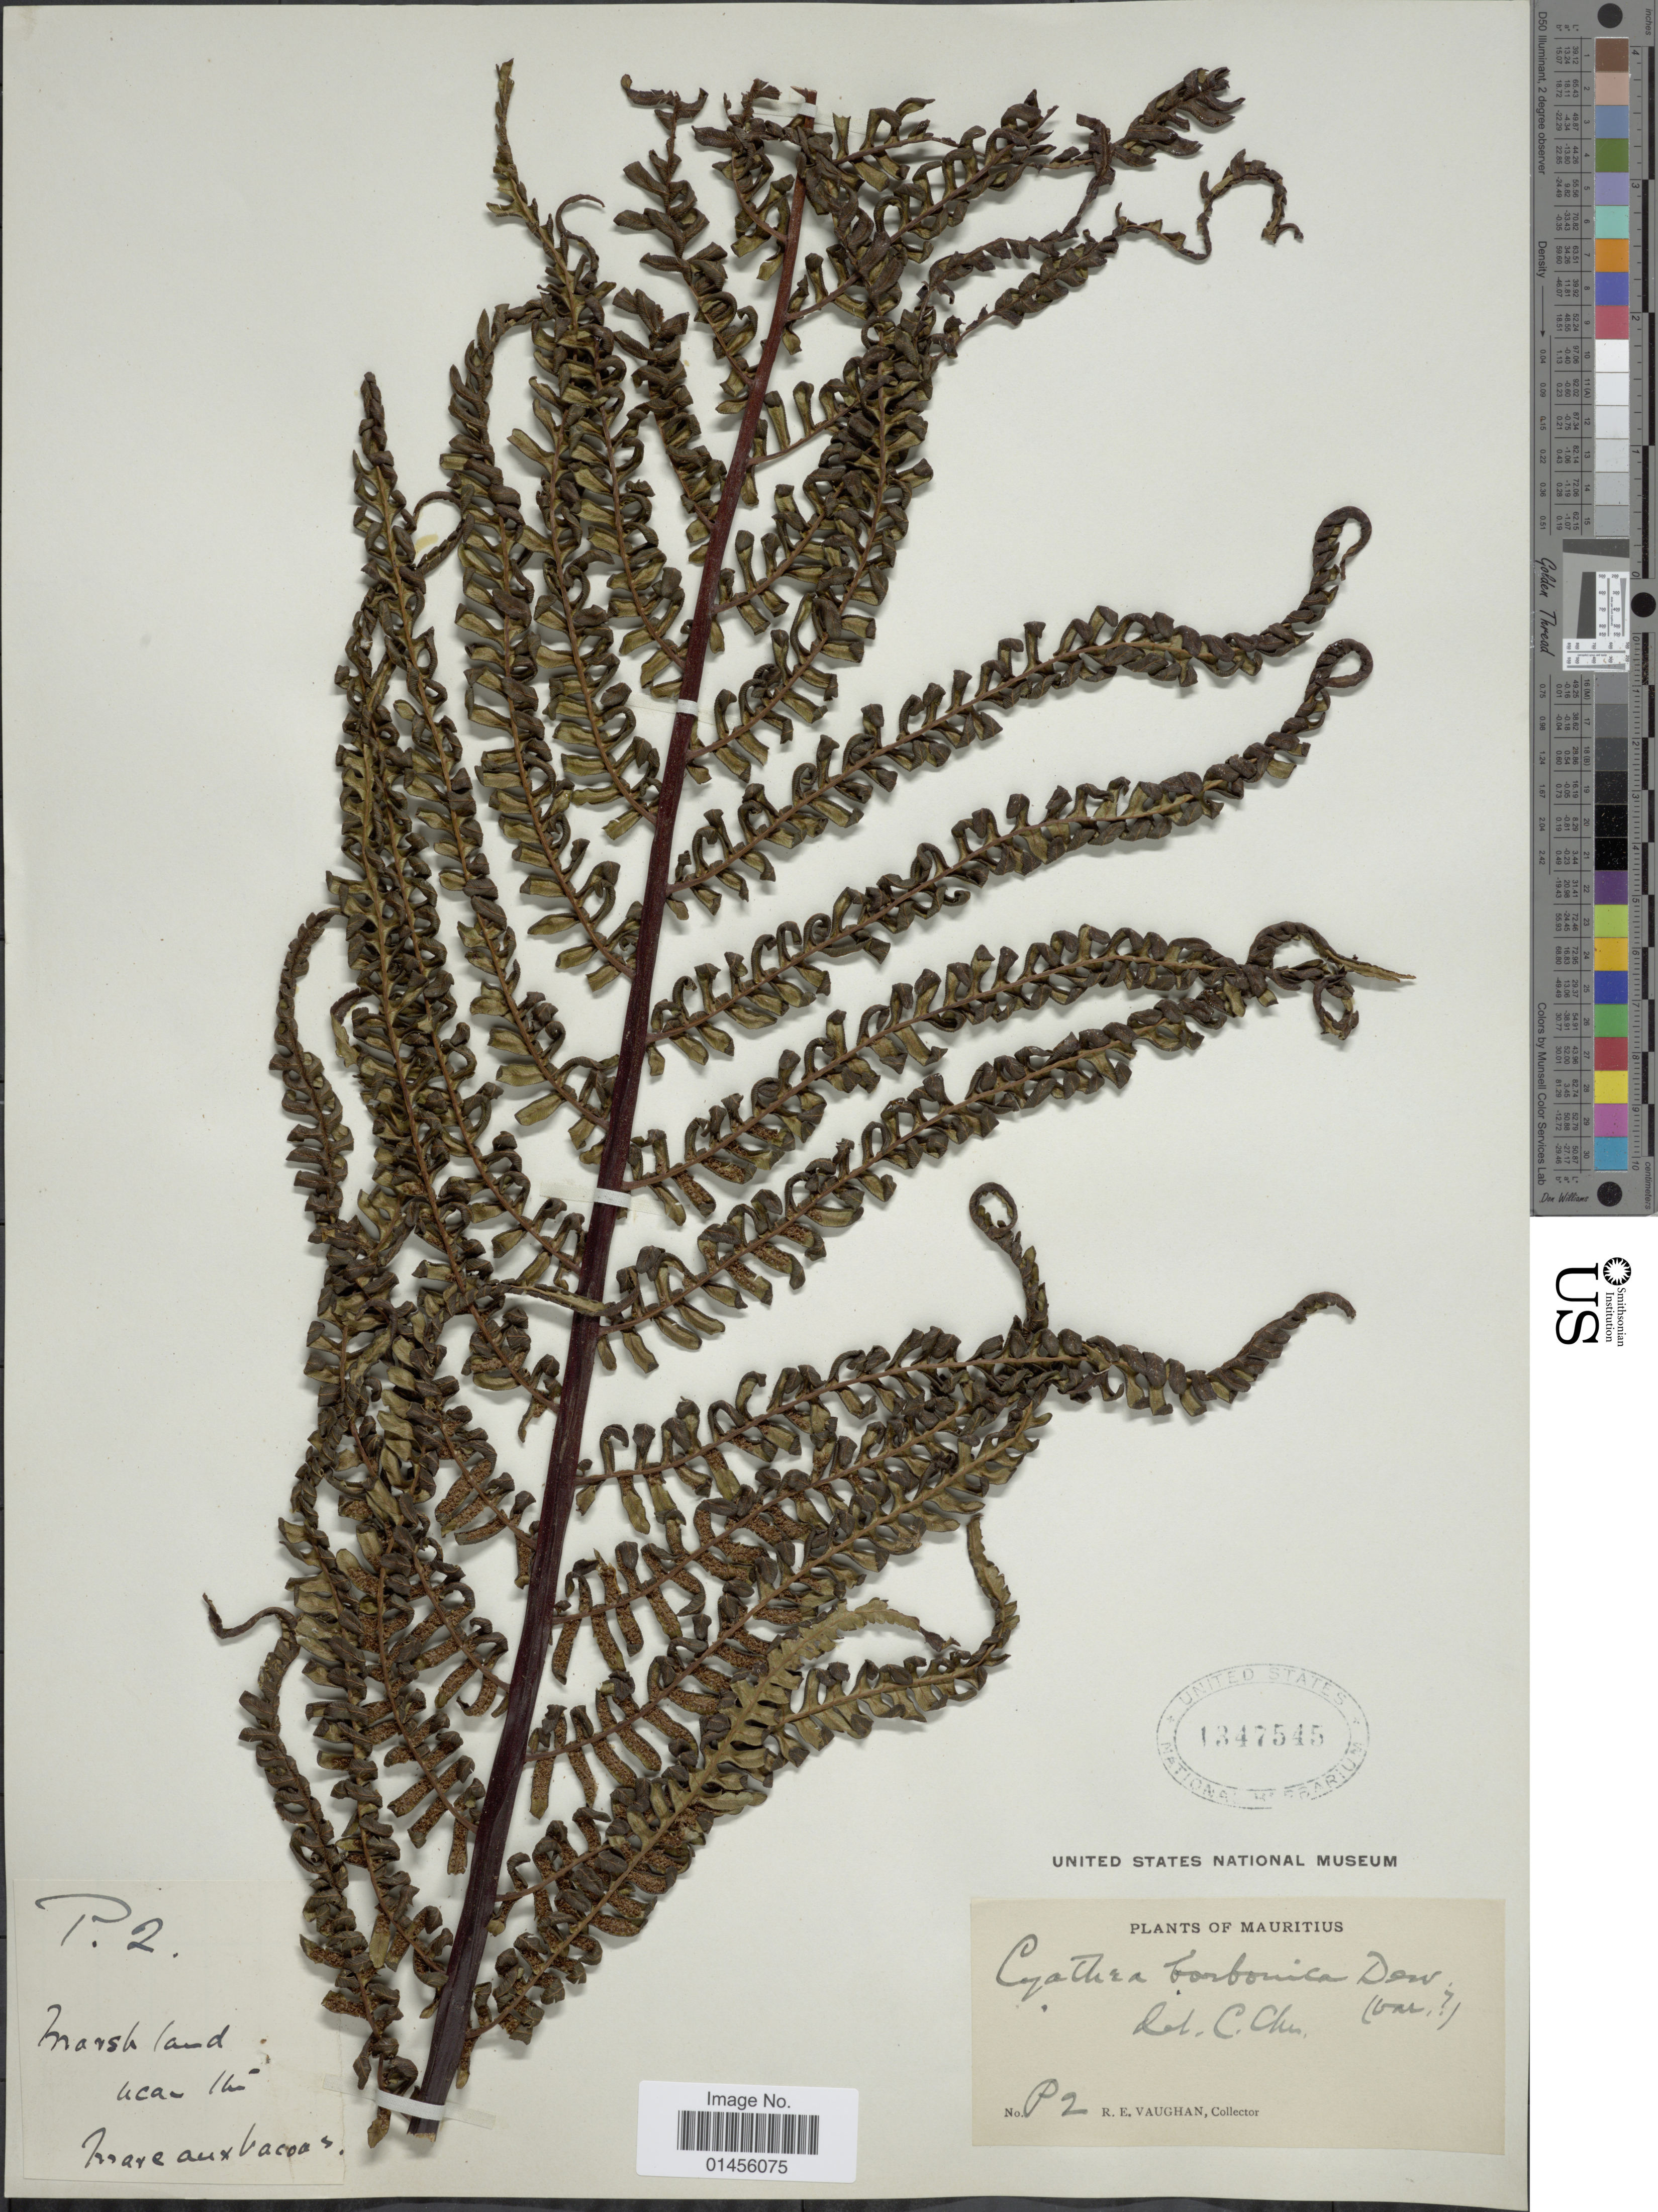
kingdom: Plantae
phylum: Tracheophyta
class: Polypodiopsida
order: Cyatheales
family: Cyatheaceae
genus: Alsophila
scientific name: Alsophila borbonica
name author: (Desv.) R.M. Tryon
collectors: R. Vaughan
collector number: P2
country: Mauritius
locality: Marsh Land. Ucar Iku [interpreted]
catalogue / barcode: US 1347545